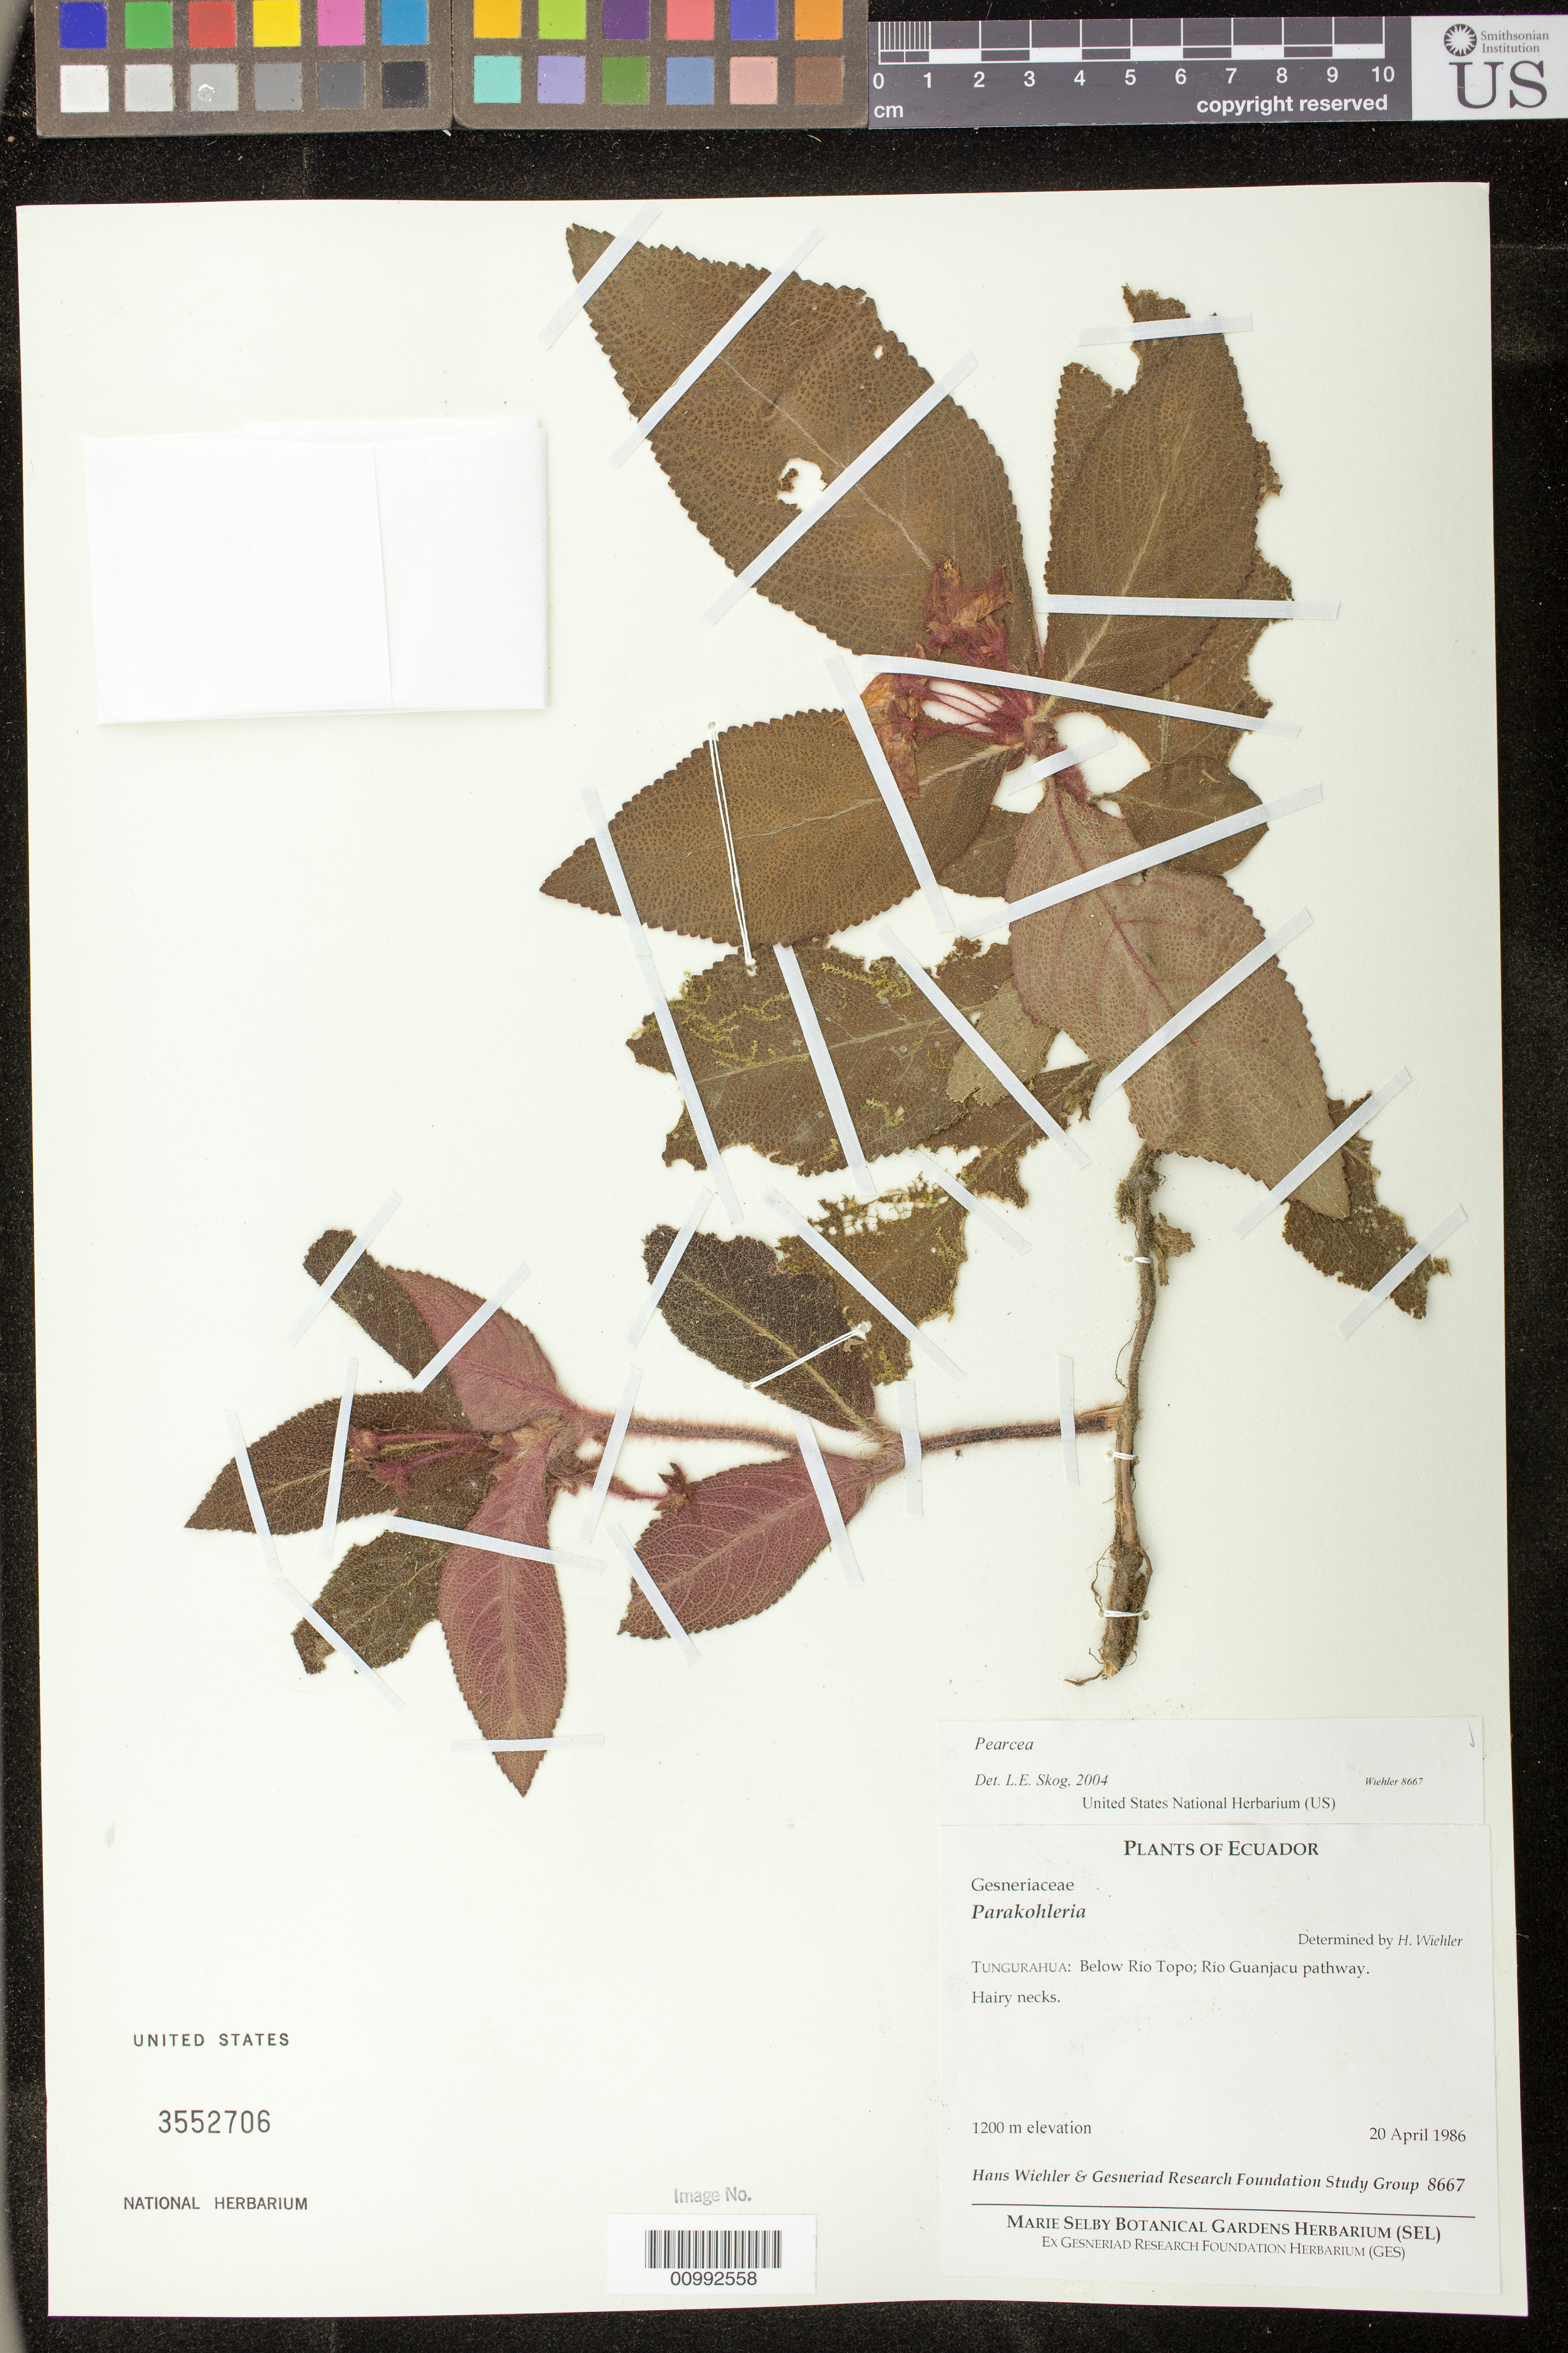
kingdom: Plantae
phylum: Tracheophyta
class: Magnoliopsida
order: Lamiales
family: Gesneriaceae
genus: Pearcea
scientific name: Pearcea sp.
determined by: Skog, Laurence E.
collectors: H. J. Wiehler & GRF Study Group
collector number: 8667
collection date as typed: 20 Apr 1986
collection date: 1986-04-20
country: Ecuador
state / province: Tungurahua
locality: Tungurahua: below Rio Topo; Rio Guanjacu pathway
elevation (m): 1200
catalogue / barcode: US 3552706